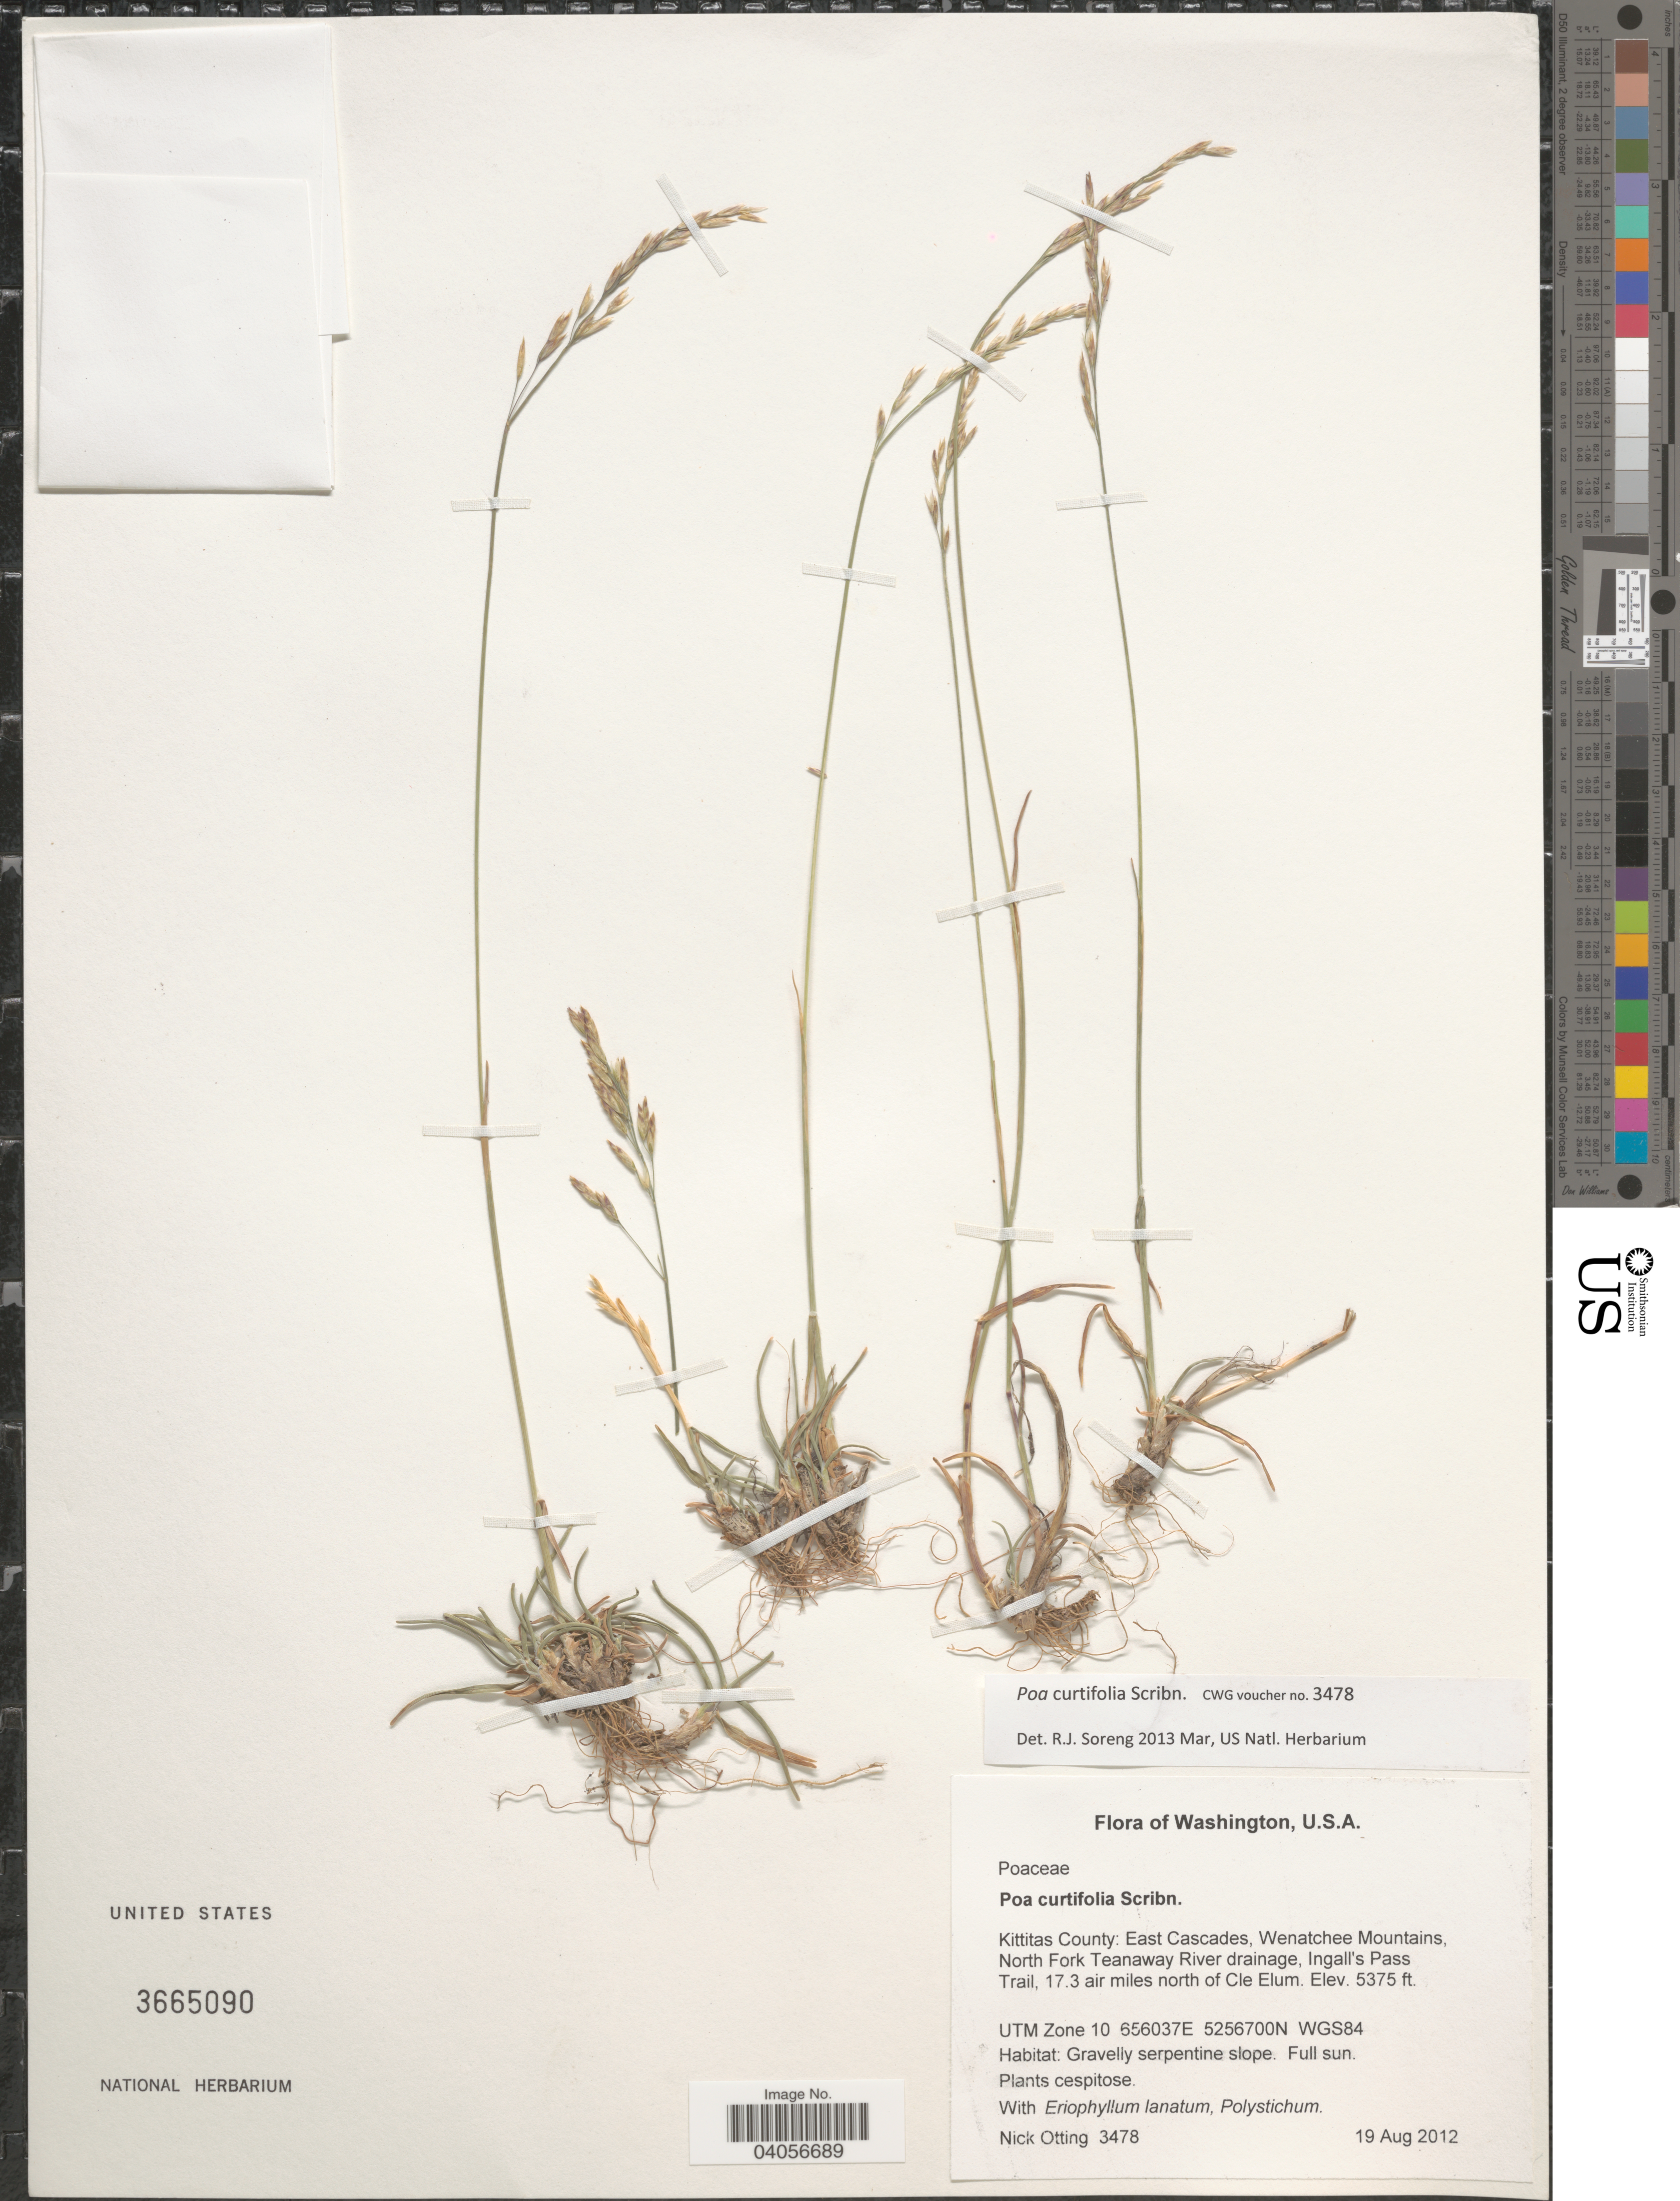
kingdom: Plantae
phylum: Tracheophyta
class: Liliopsida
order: Poales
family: Poaceae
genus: Poa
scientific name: Poa curtifolia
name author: Scribn.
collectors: N. Otting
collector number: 3478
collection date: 2012-08-19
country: United States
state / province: Washington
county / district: Kittitas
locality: Kittitas County: East Cascades, Wenatchee Mountains, North Fork Teanaway River drainage, Ingall's Pass Trail, 17.3 air miles north of Cle Elum. UTM Zone 10 WGS84.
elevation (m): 1638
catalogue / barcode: US 3665090